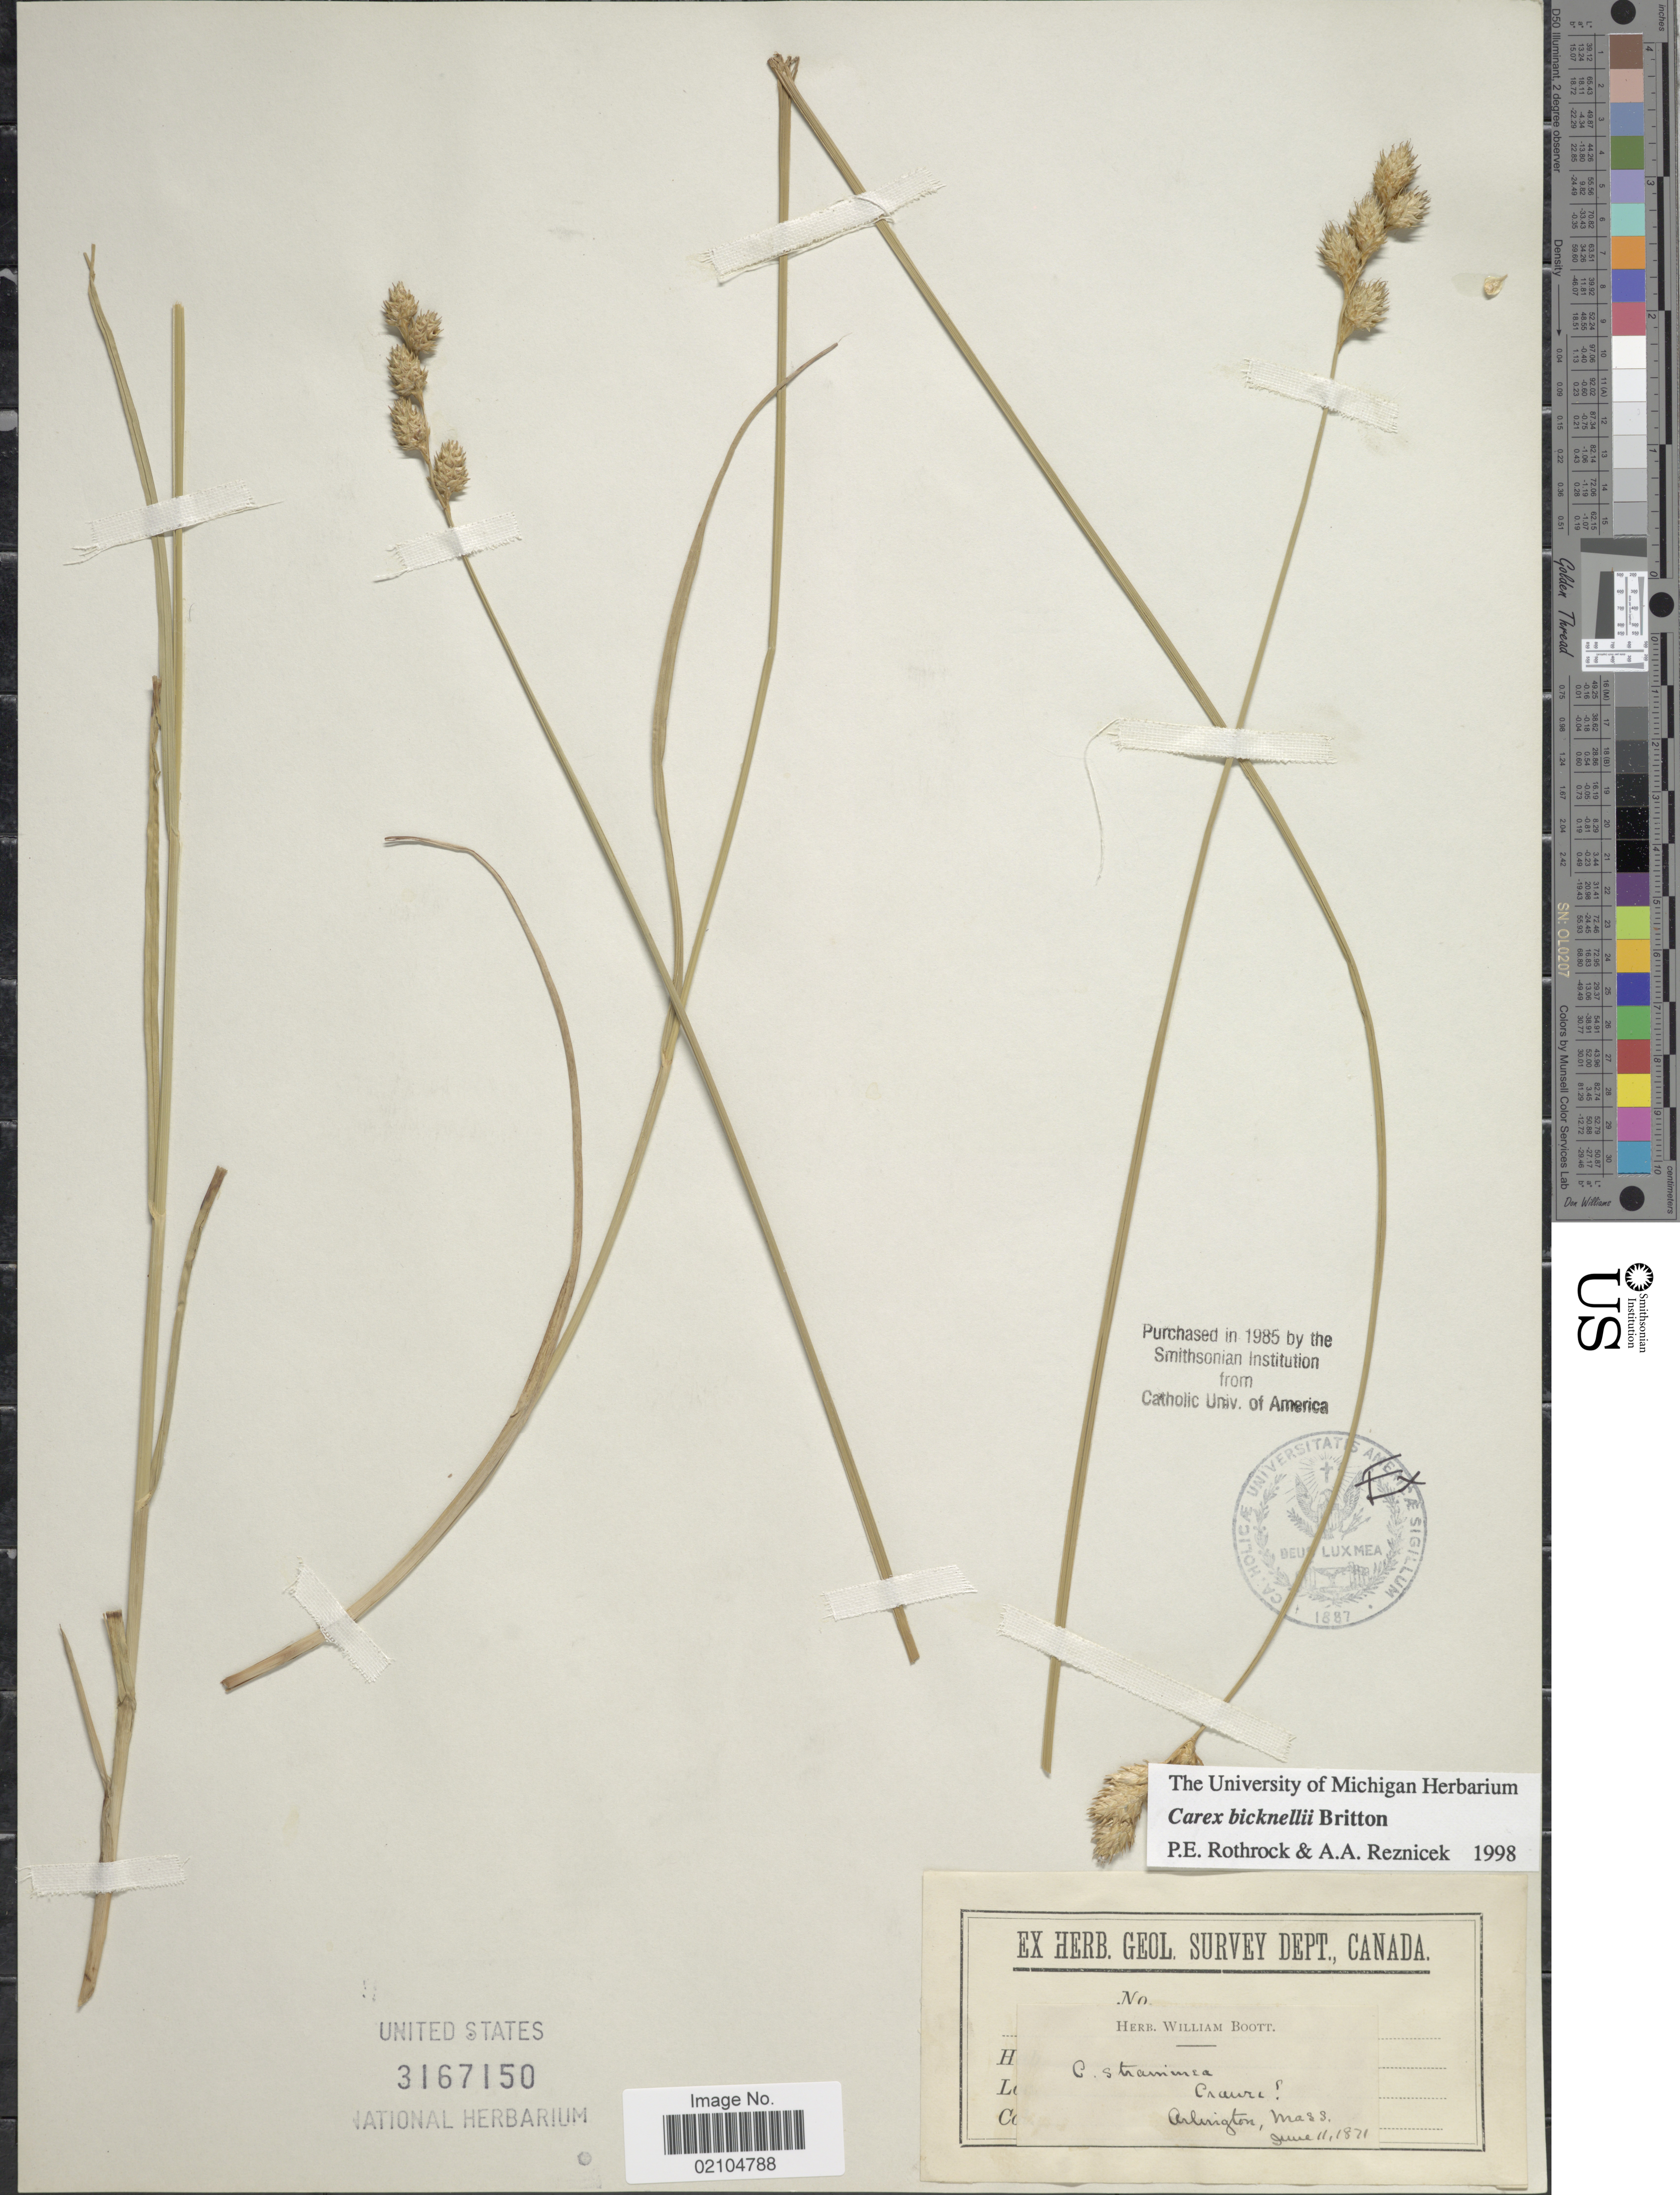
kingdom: Plantae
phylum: Tracheophyta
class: Liliopsida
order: Poales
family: Cyperaceae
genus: Carex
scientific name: Carex bicknellii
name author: Britton & A. Br.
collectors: ex herb. William Boott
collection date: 1871-06-11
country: United States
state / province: Massachusetts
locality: Arlington.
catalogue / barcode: US 3167150